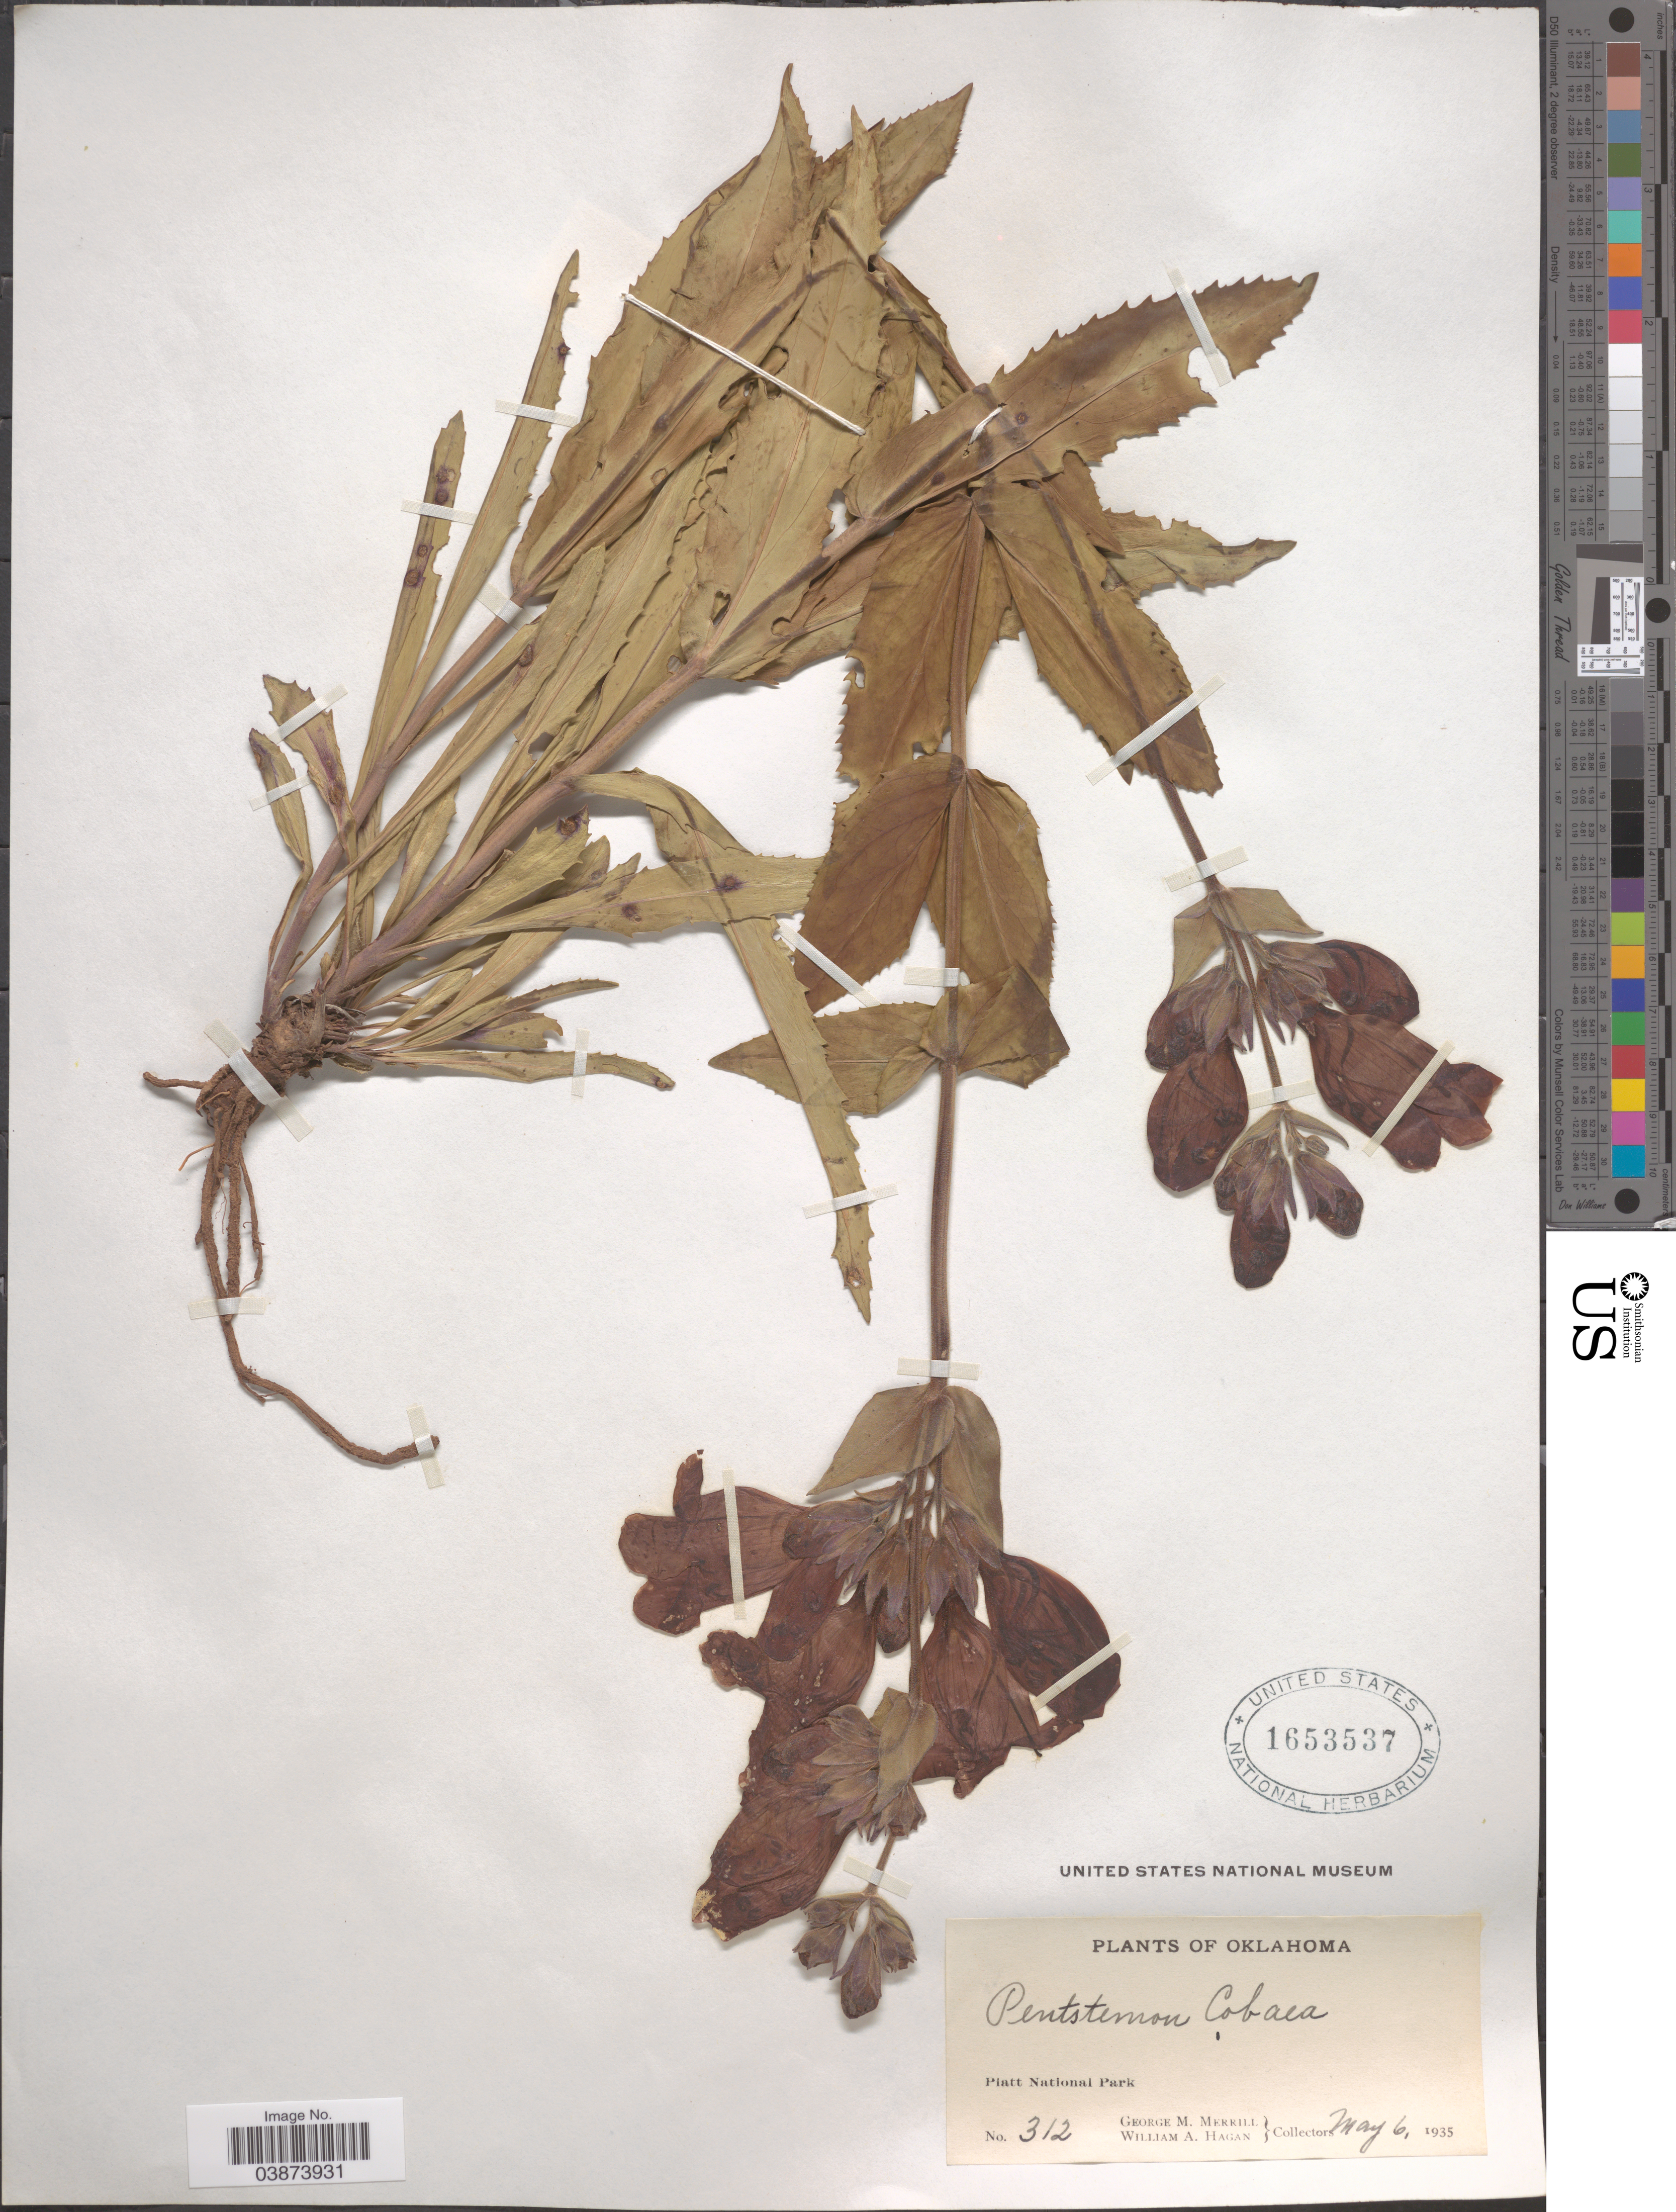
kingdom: Plantae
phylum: Tracheophyta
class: Magnoliopsida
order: Lamiales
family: Plantaginaceae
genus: Penstemon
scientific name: Penstemon cobaea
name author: (Nutt.)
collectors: G. M. Merrill & W. Hagan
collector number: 312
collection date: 1935-05-06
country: United States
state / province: Oklahoma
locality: Platt National Park.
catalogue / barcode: US 1653537